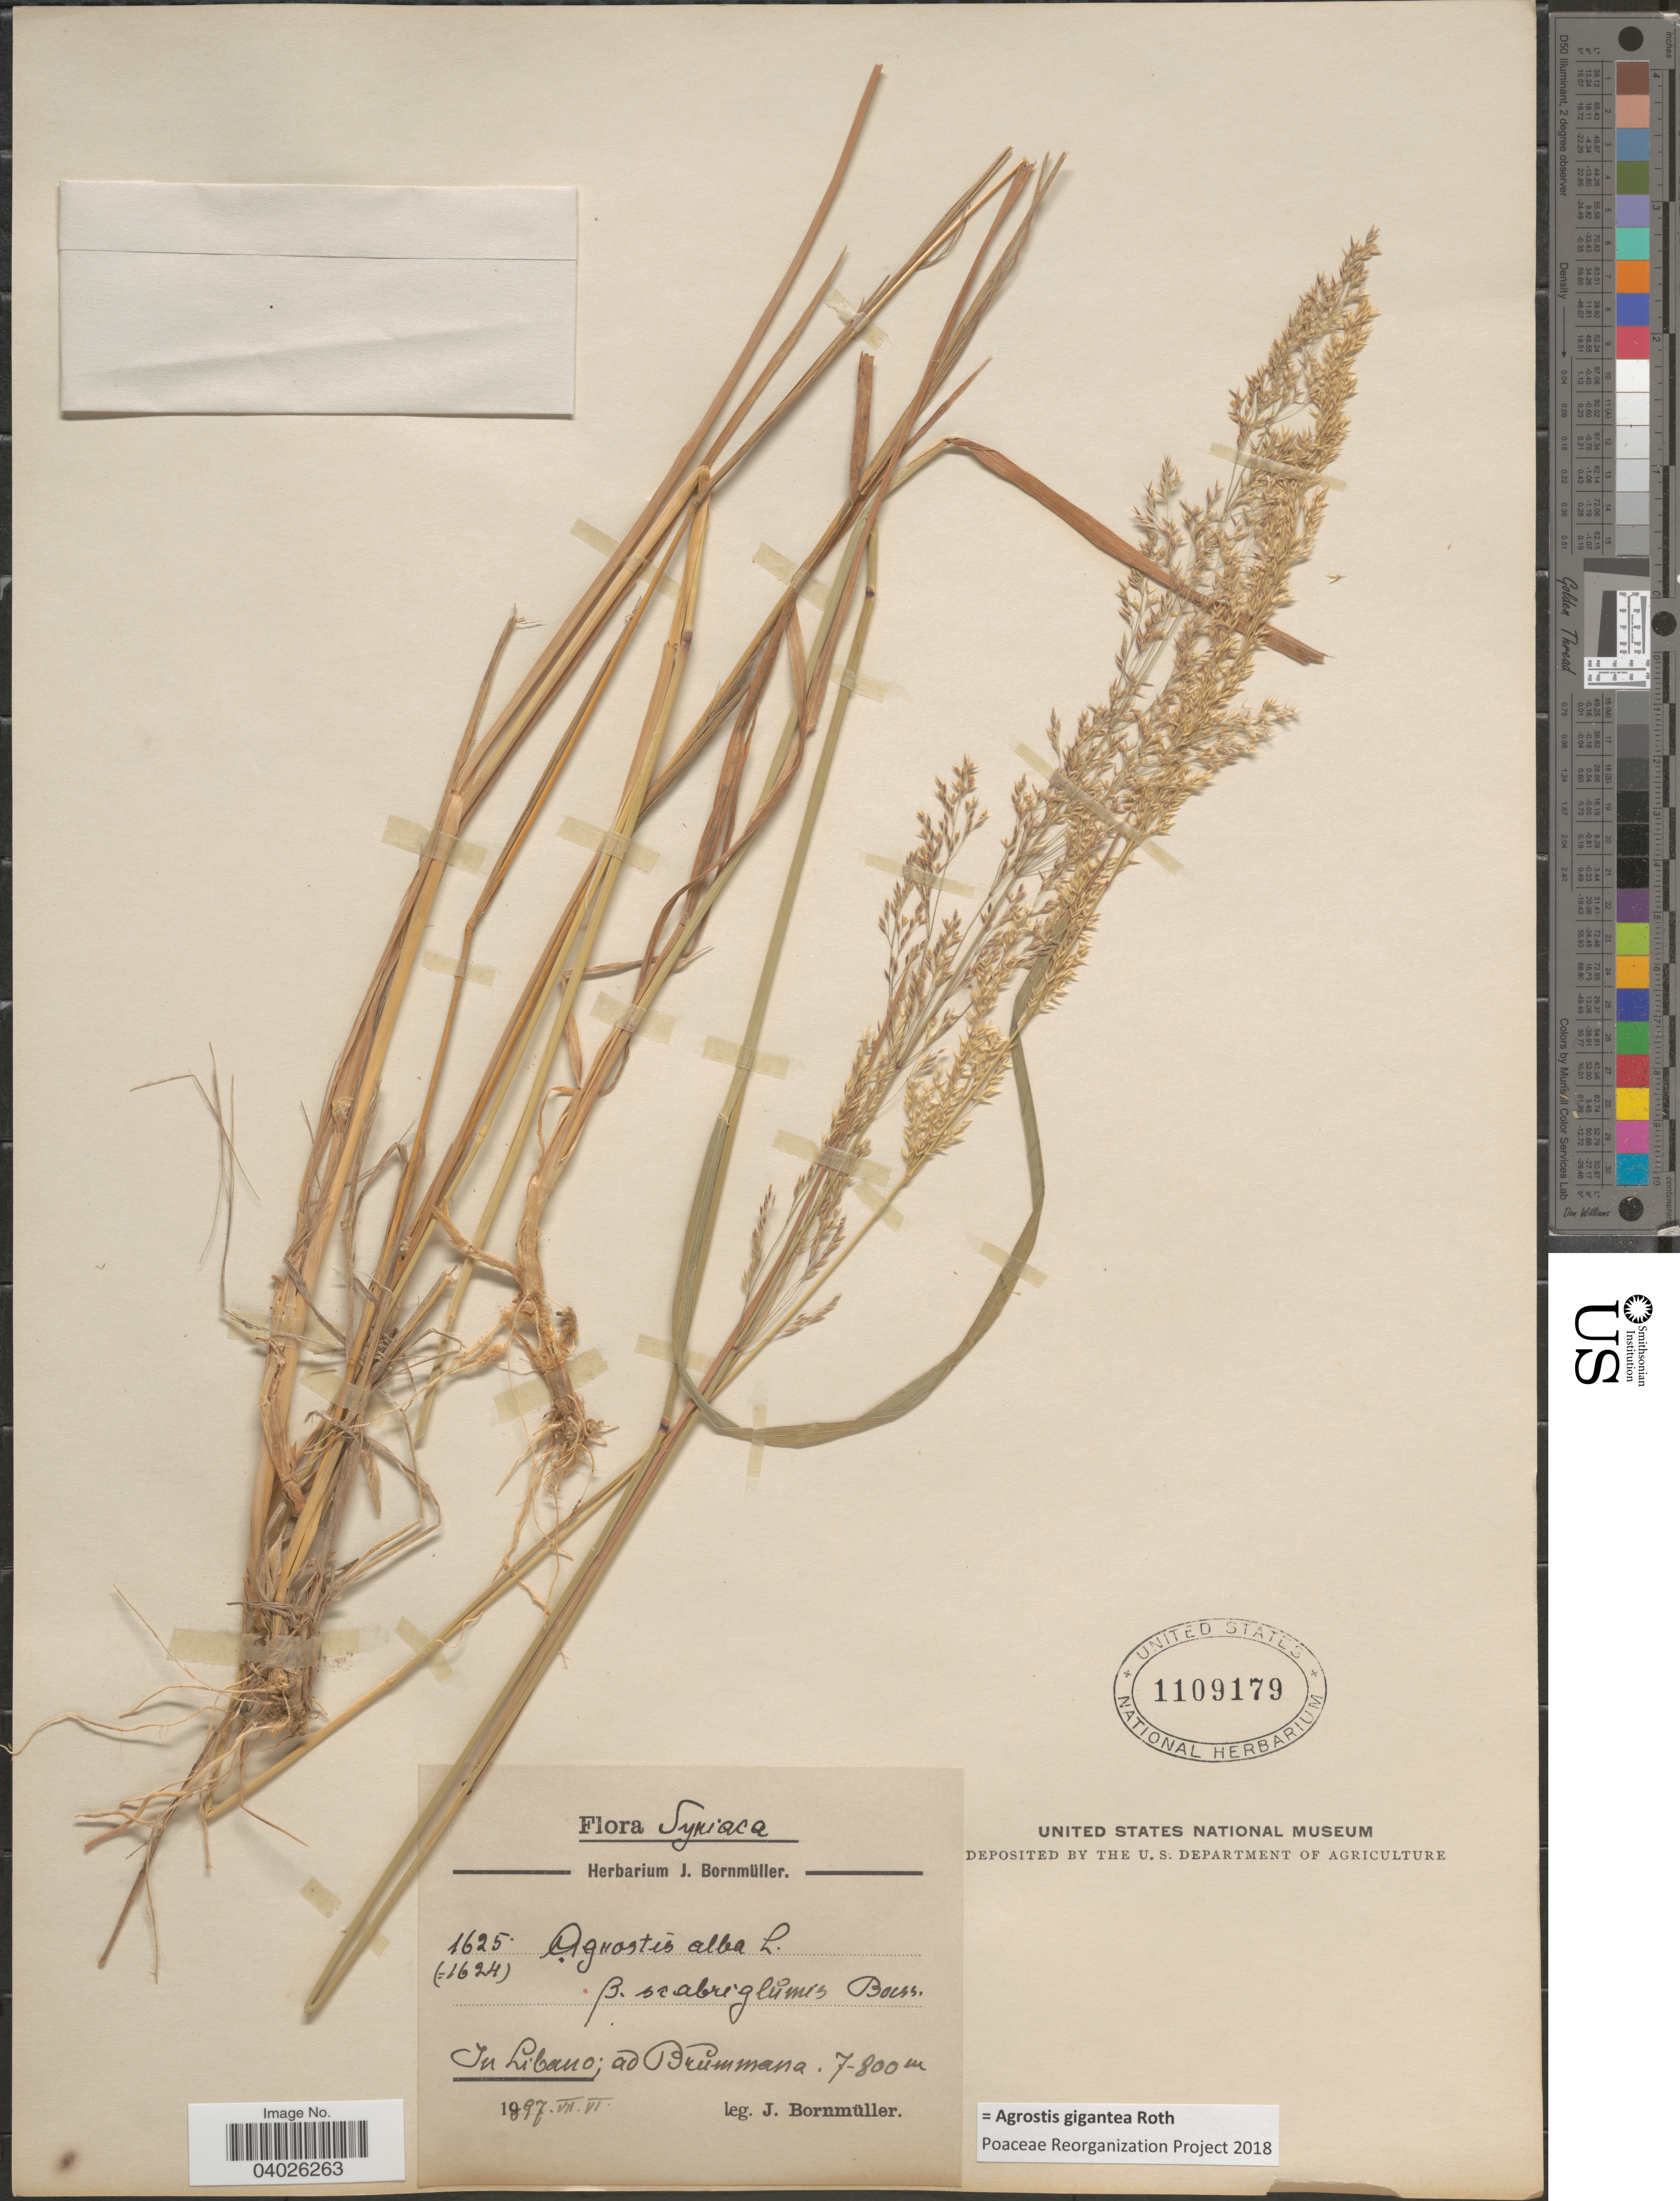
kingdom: Plantae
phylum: Tracheophyta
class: Liliopsida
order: Poales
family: Poaceae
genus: Agrostis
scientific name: Agrostis gigantea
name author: Roth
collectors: J. Bornmüller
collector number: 1625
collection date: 1897-06/1897-07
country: Syria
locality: Syriaca. In Libano; ad Brůmmana.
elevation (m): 700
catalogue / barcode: US 1109179